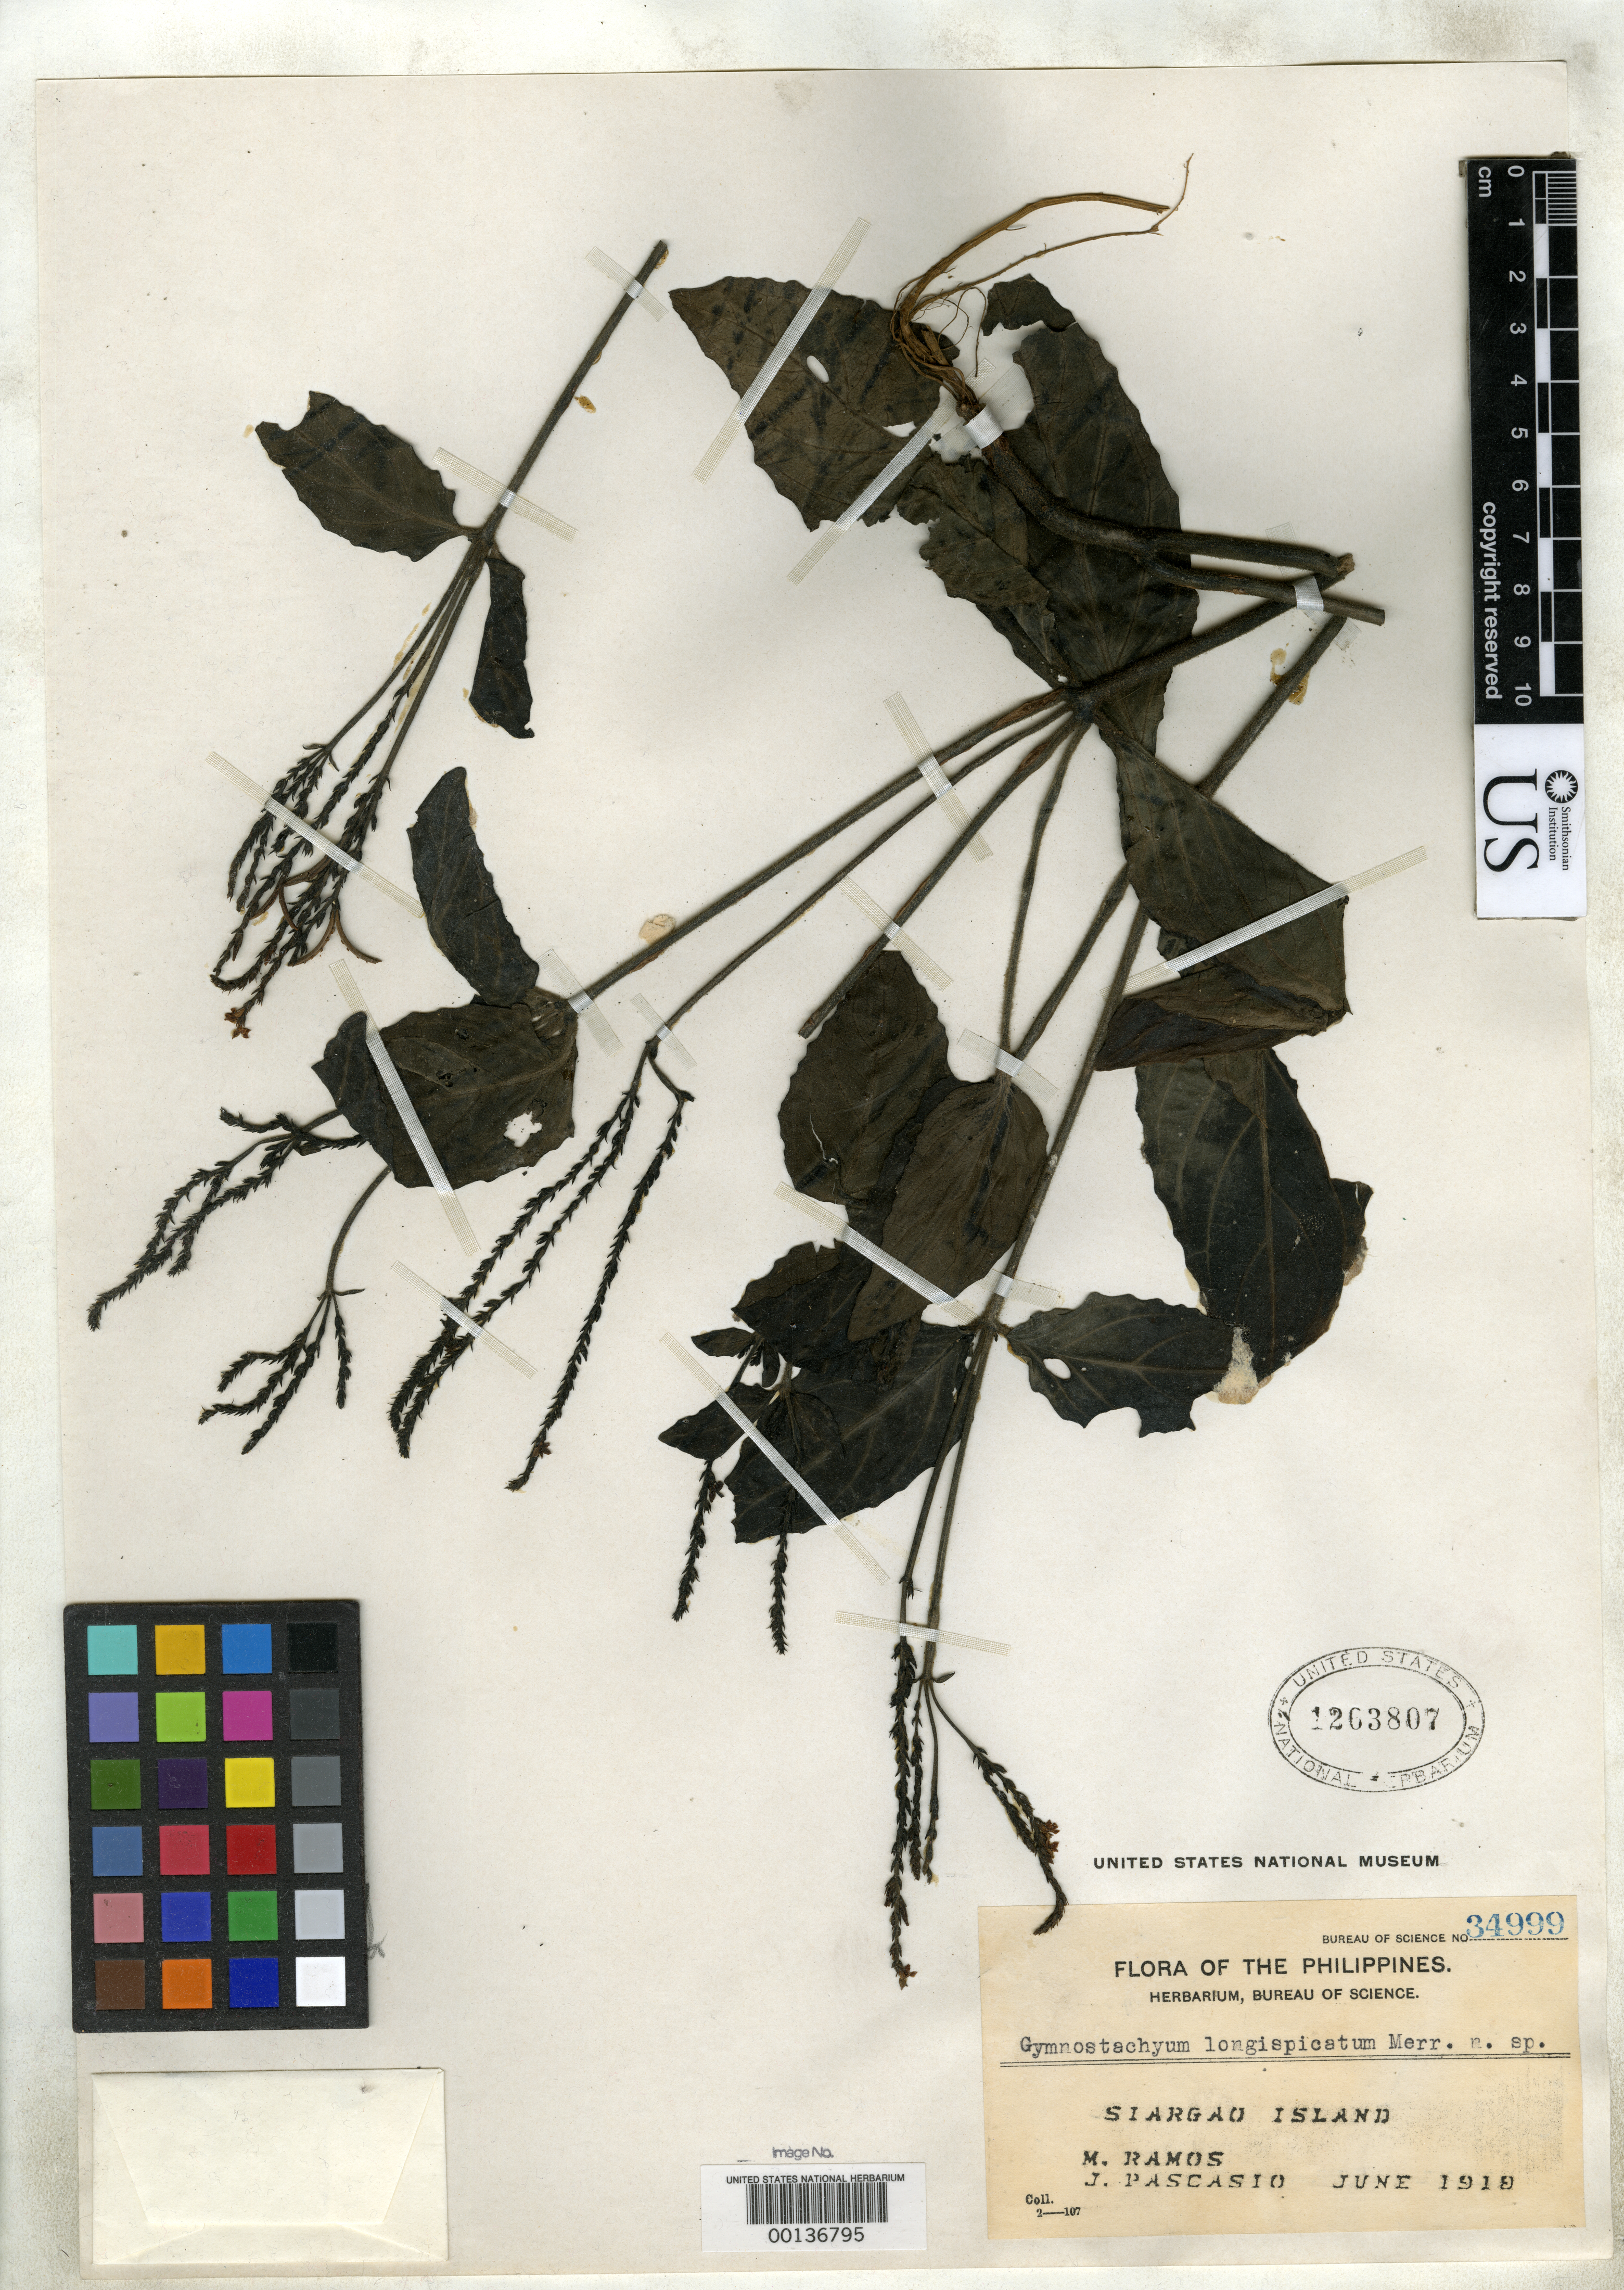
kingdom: Plantae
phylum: Tracheophyta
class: Magnoliopsida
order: Lamiales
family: Acanthaceae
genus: Gymnostachyum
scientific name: Gymnostachyum longispicatum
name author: Merr.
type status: Isotype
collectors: M. Ramos & J. Pascasio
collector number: Bur. Sci. 34999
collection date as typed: Jun 1919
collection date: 1919-06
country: Philippines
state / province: Caraga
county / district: Surigao del Norte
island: Siargao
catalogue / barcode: US 1263807